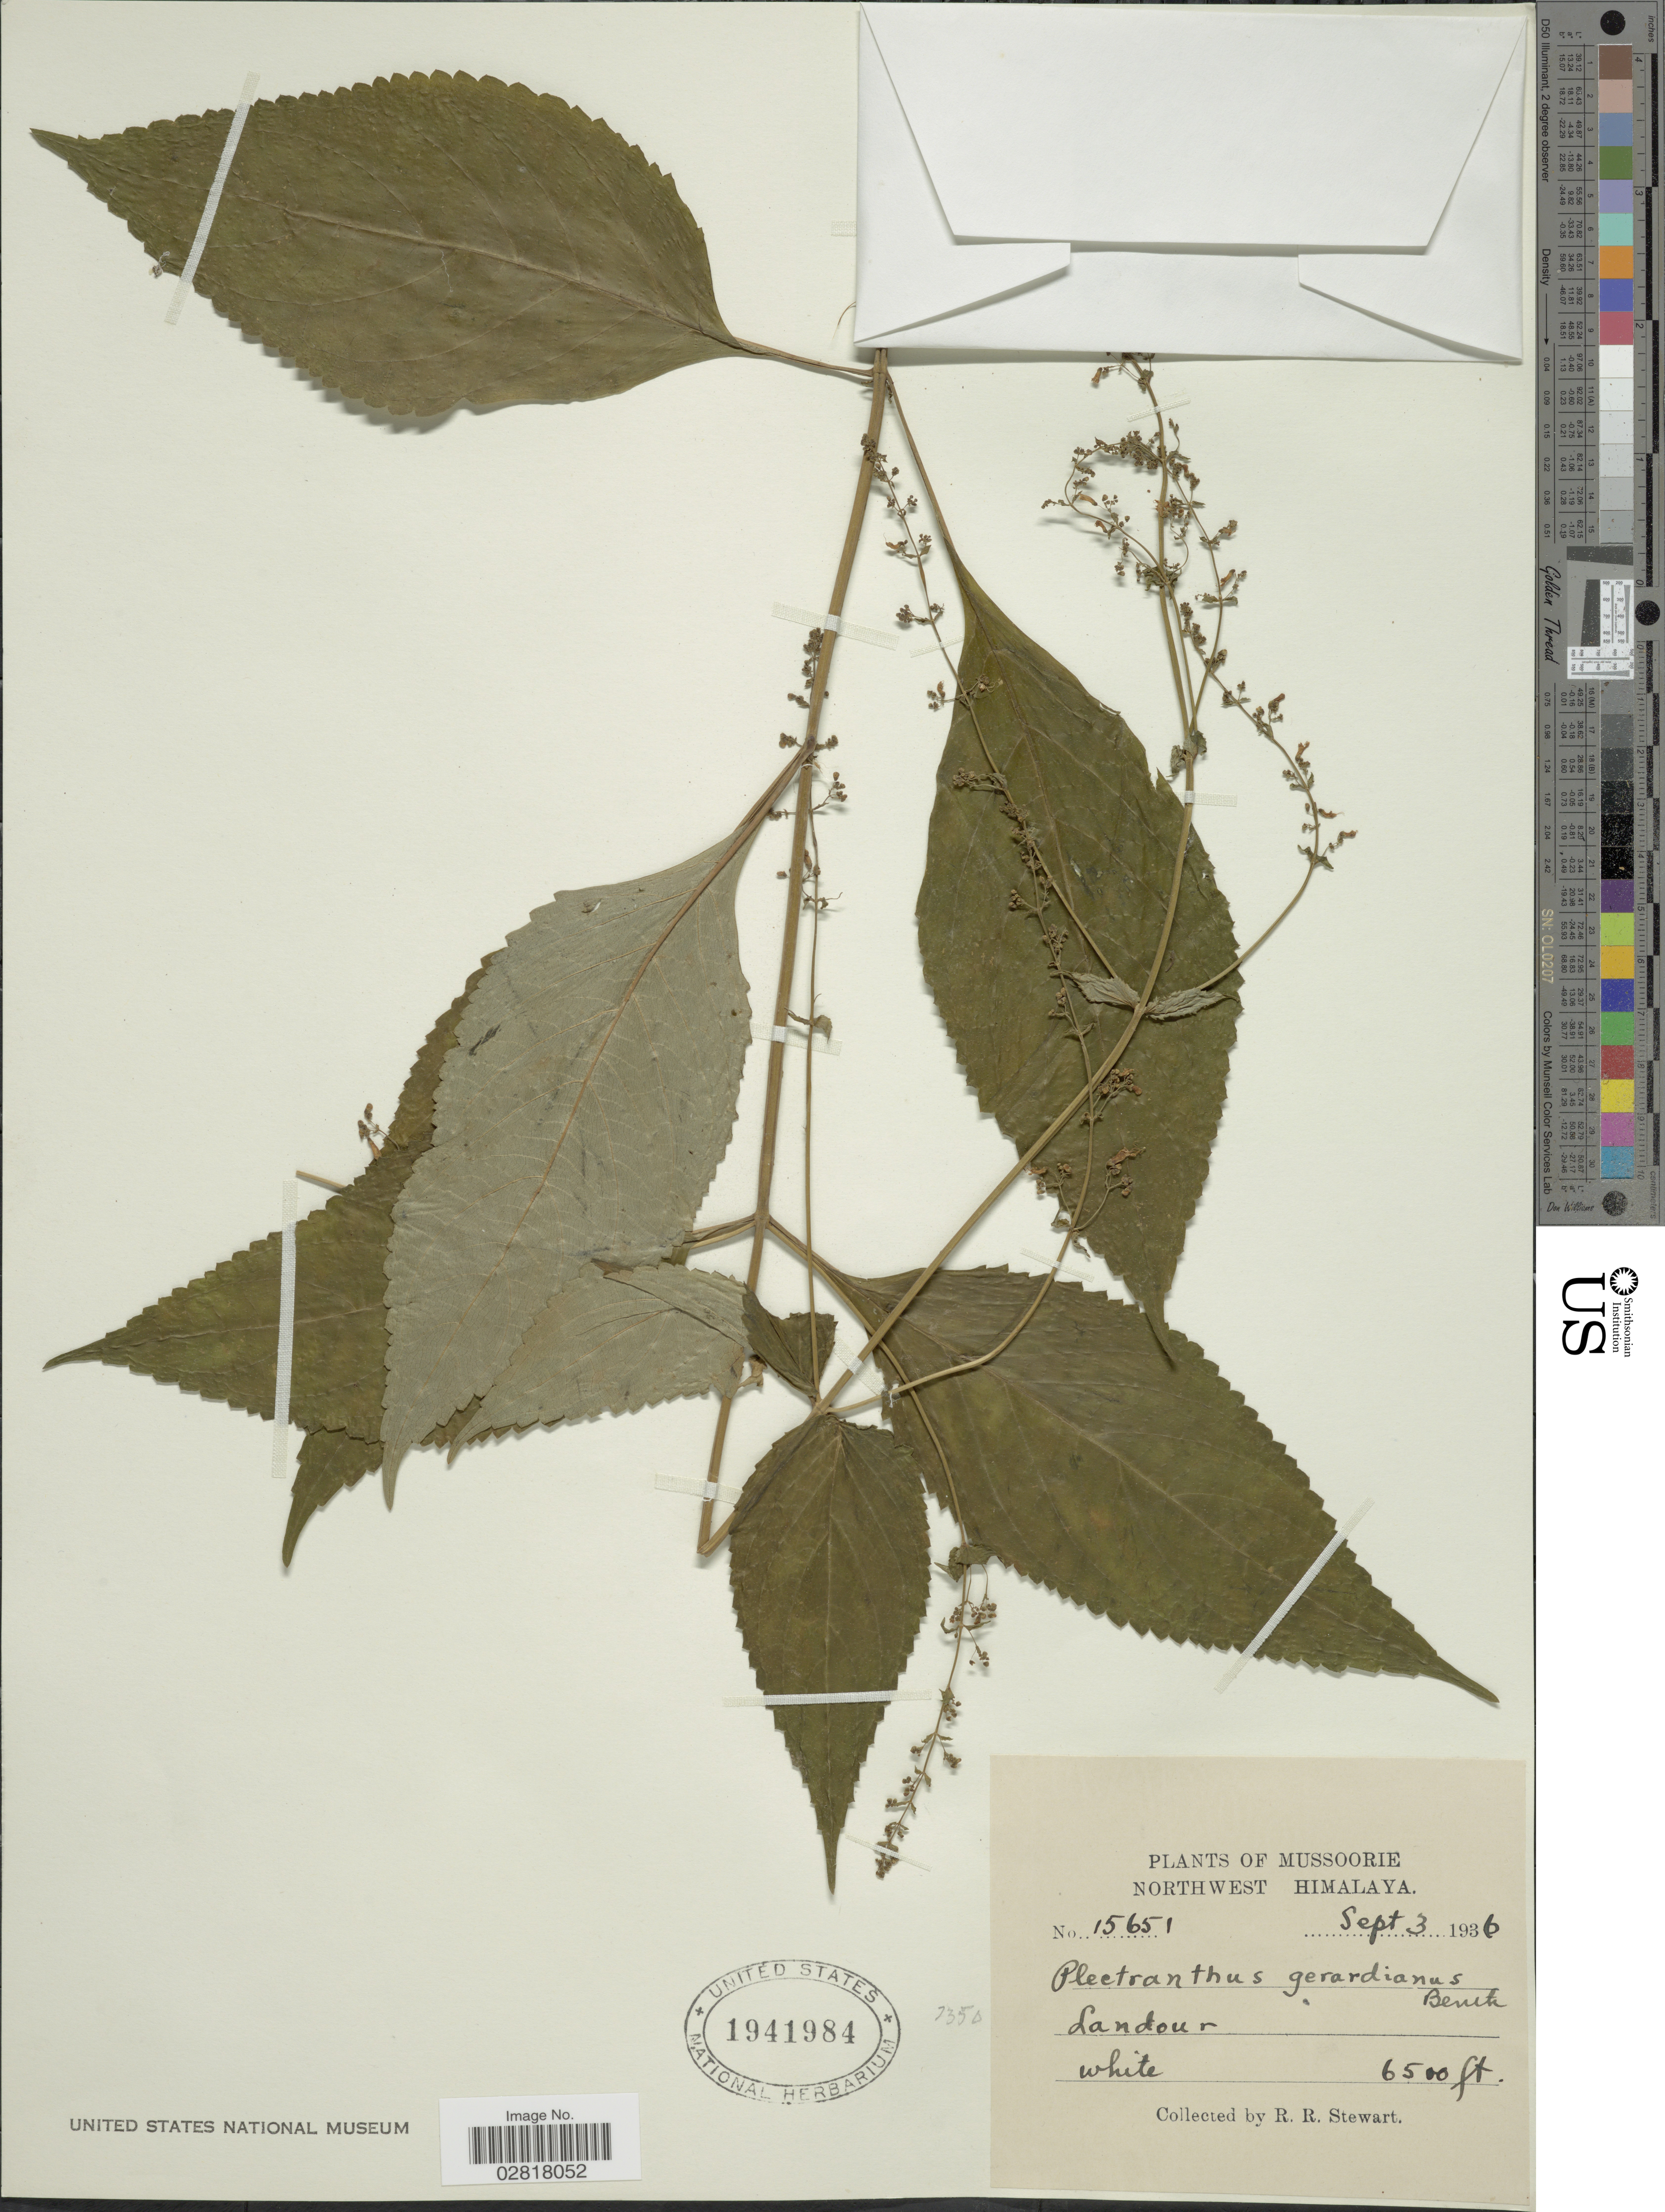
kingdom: Plantae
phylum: Tracheophyta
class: Magnoliopsida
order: Lamiales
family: Lamiaceae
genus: Plectranthus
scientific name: Plectranthus gerardianus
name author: Benth.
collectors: R. R. Stewart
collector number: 15651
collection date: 1936-09-03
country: India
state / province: Uttarakhand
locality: Mussoorie, Northwest Himalaya, Landour.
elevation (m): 1981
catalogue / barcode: US 1941984